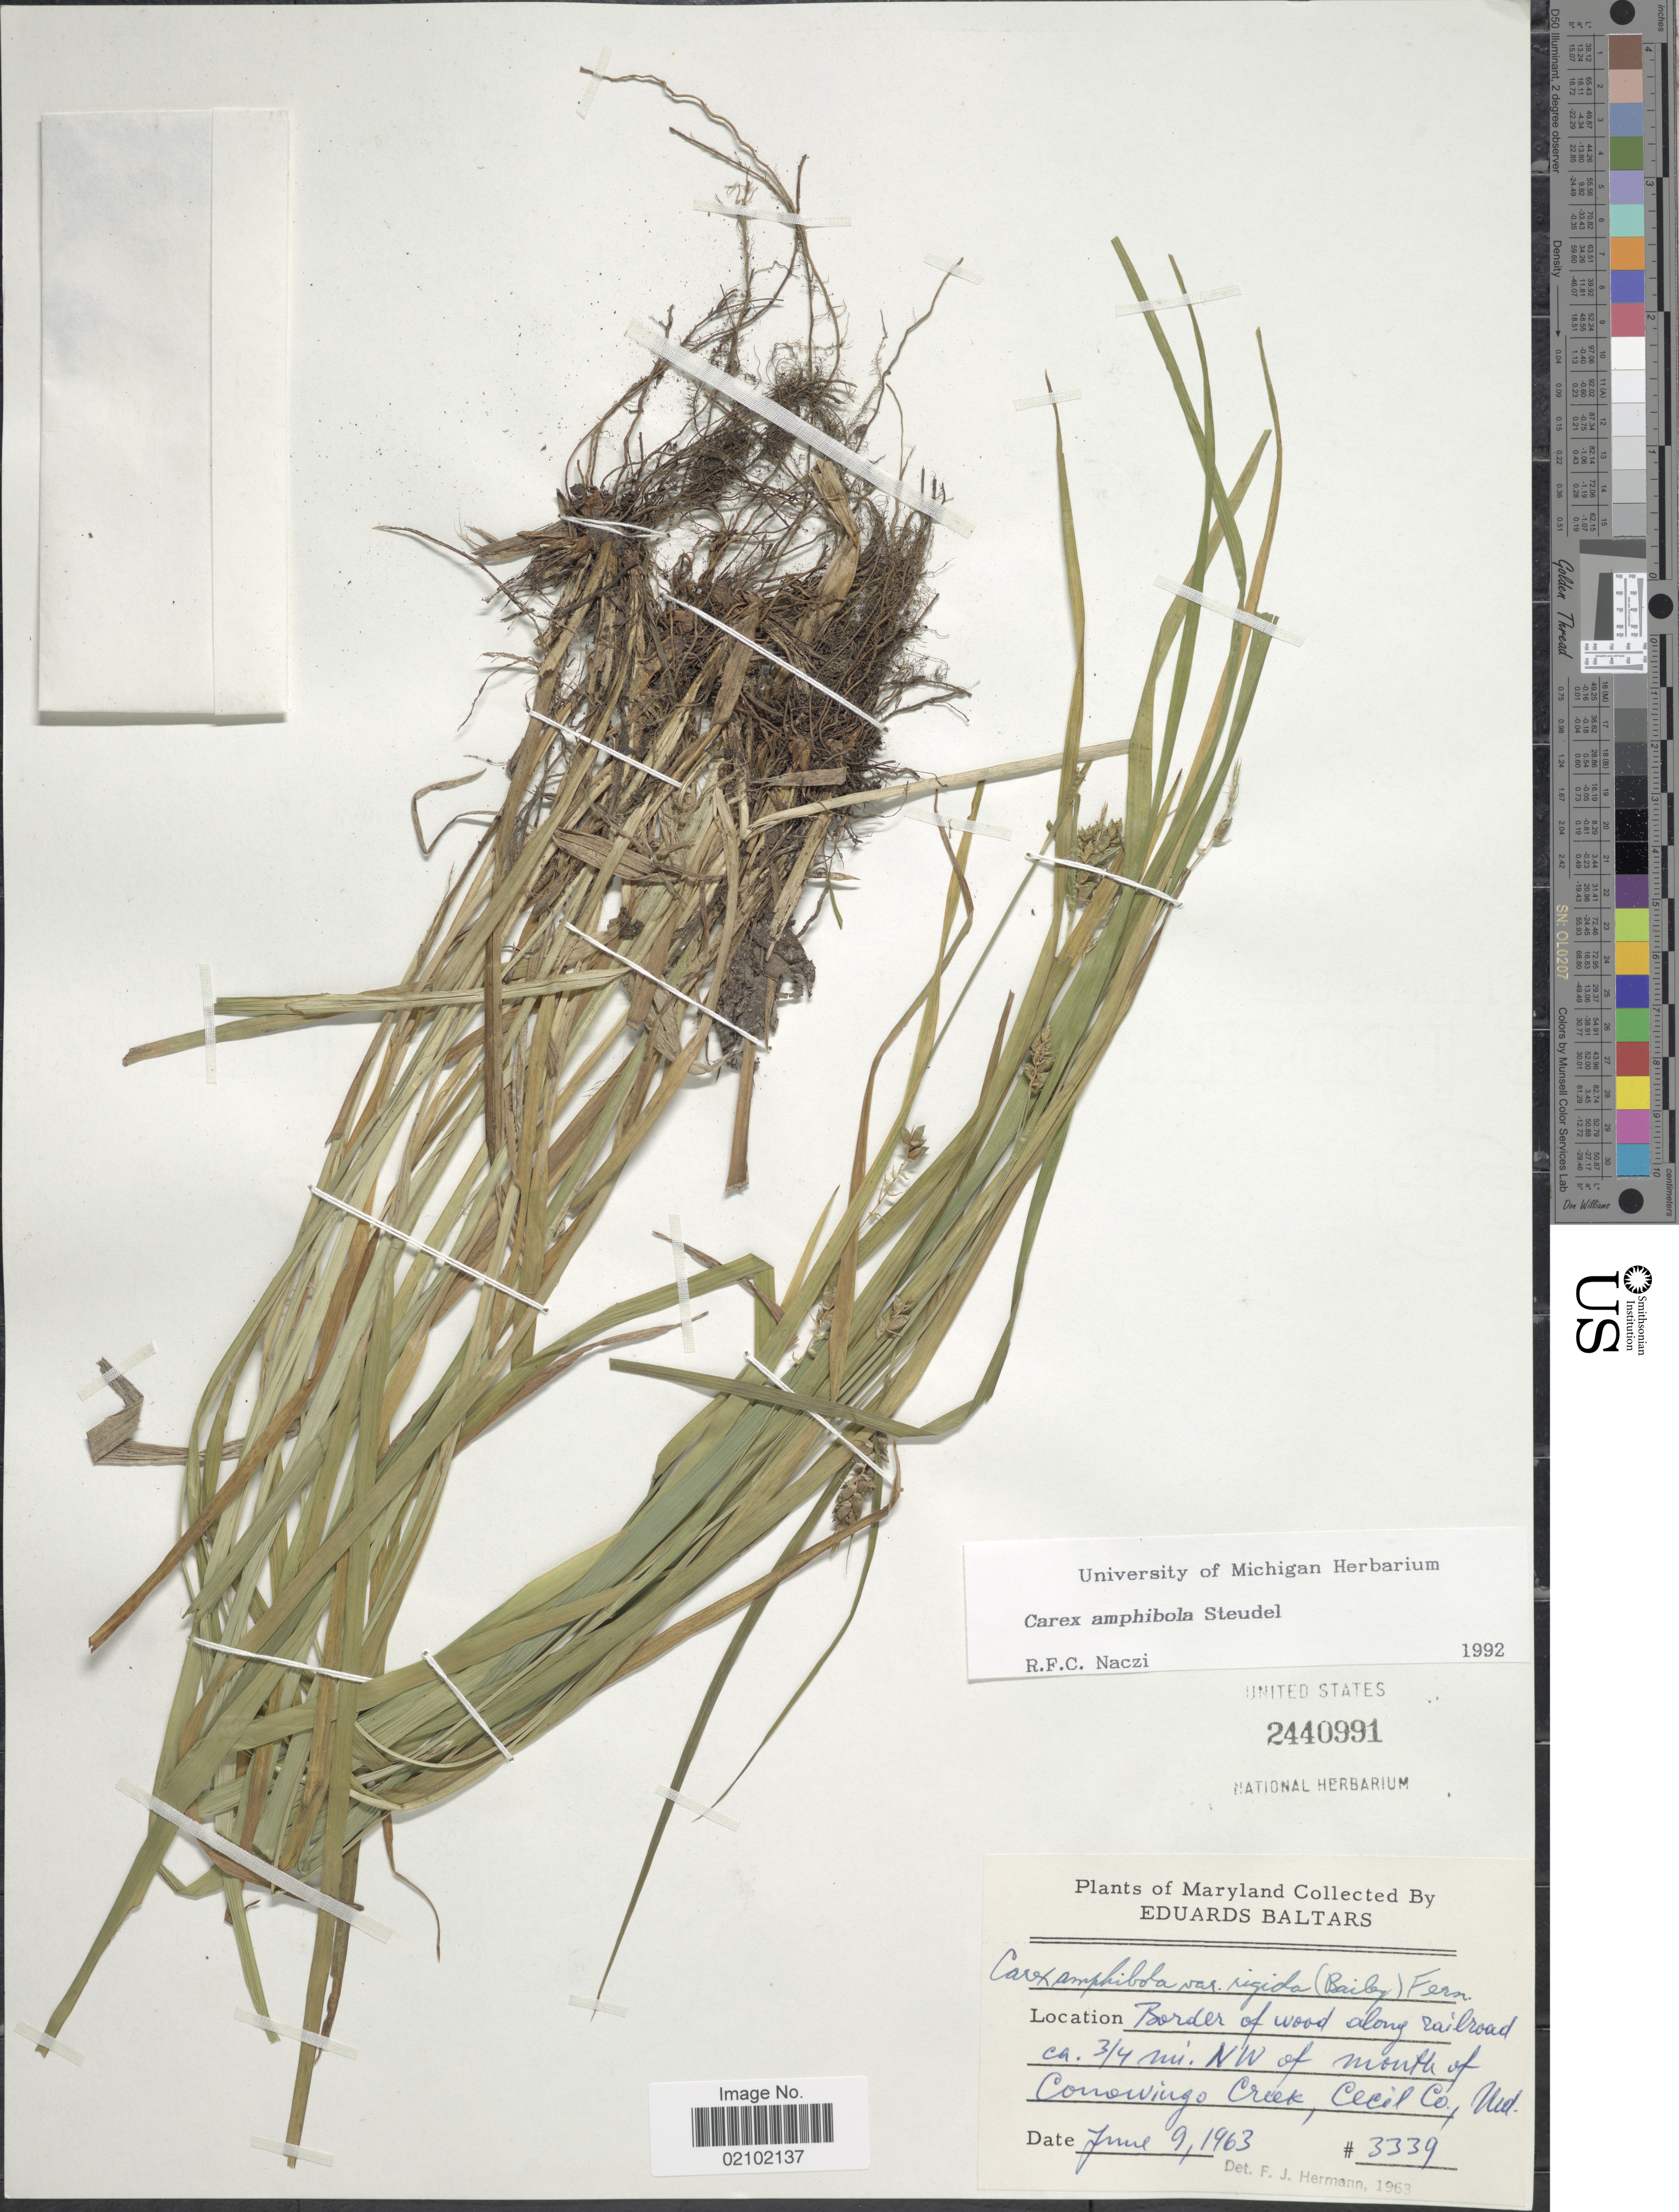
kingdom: Plantae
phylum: Tracheophyta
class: Liliopsida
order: Poales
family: Cyperaceae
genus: Carex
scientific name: Carex amphibola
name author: Steud.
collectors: E. Baltars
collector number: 3339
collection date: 1963-06-09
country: United States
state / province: Maryland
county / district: Cecil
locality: Along railroad ca. 3/4 mi. NW of mouth of Conowingo Creek, Cecil Co.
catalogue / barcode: US 2440991